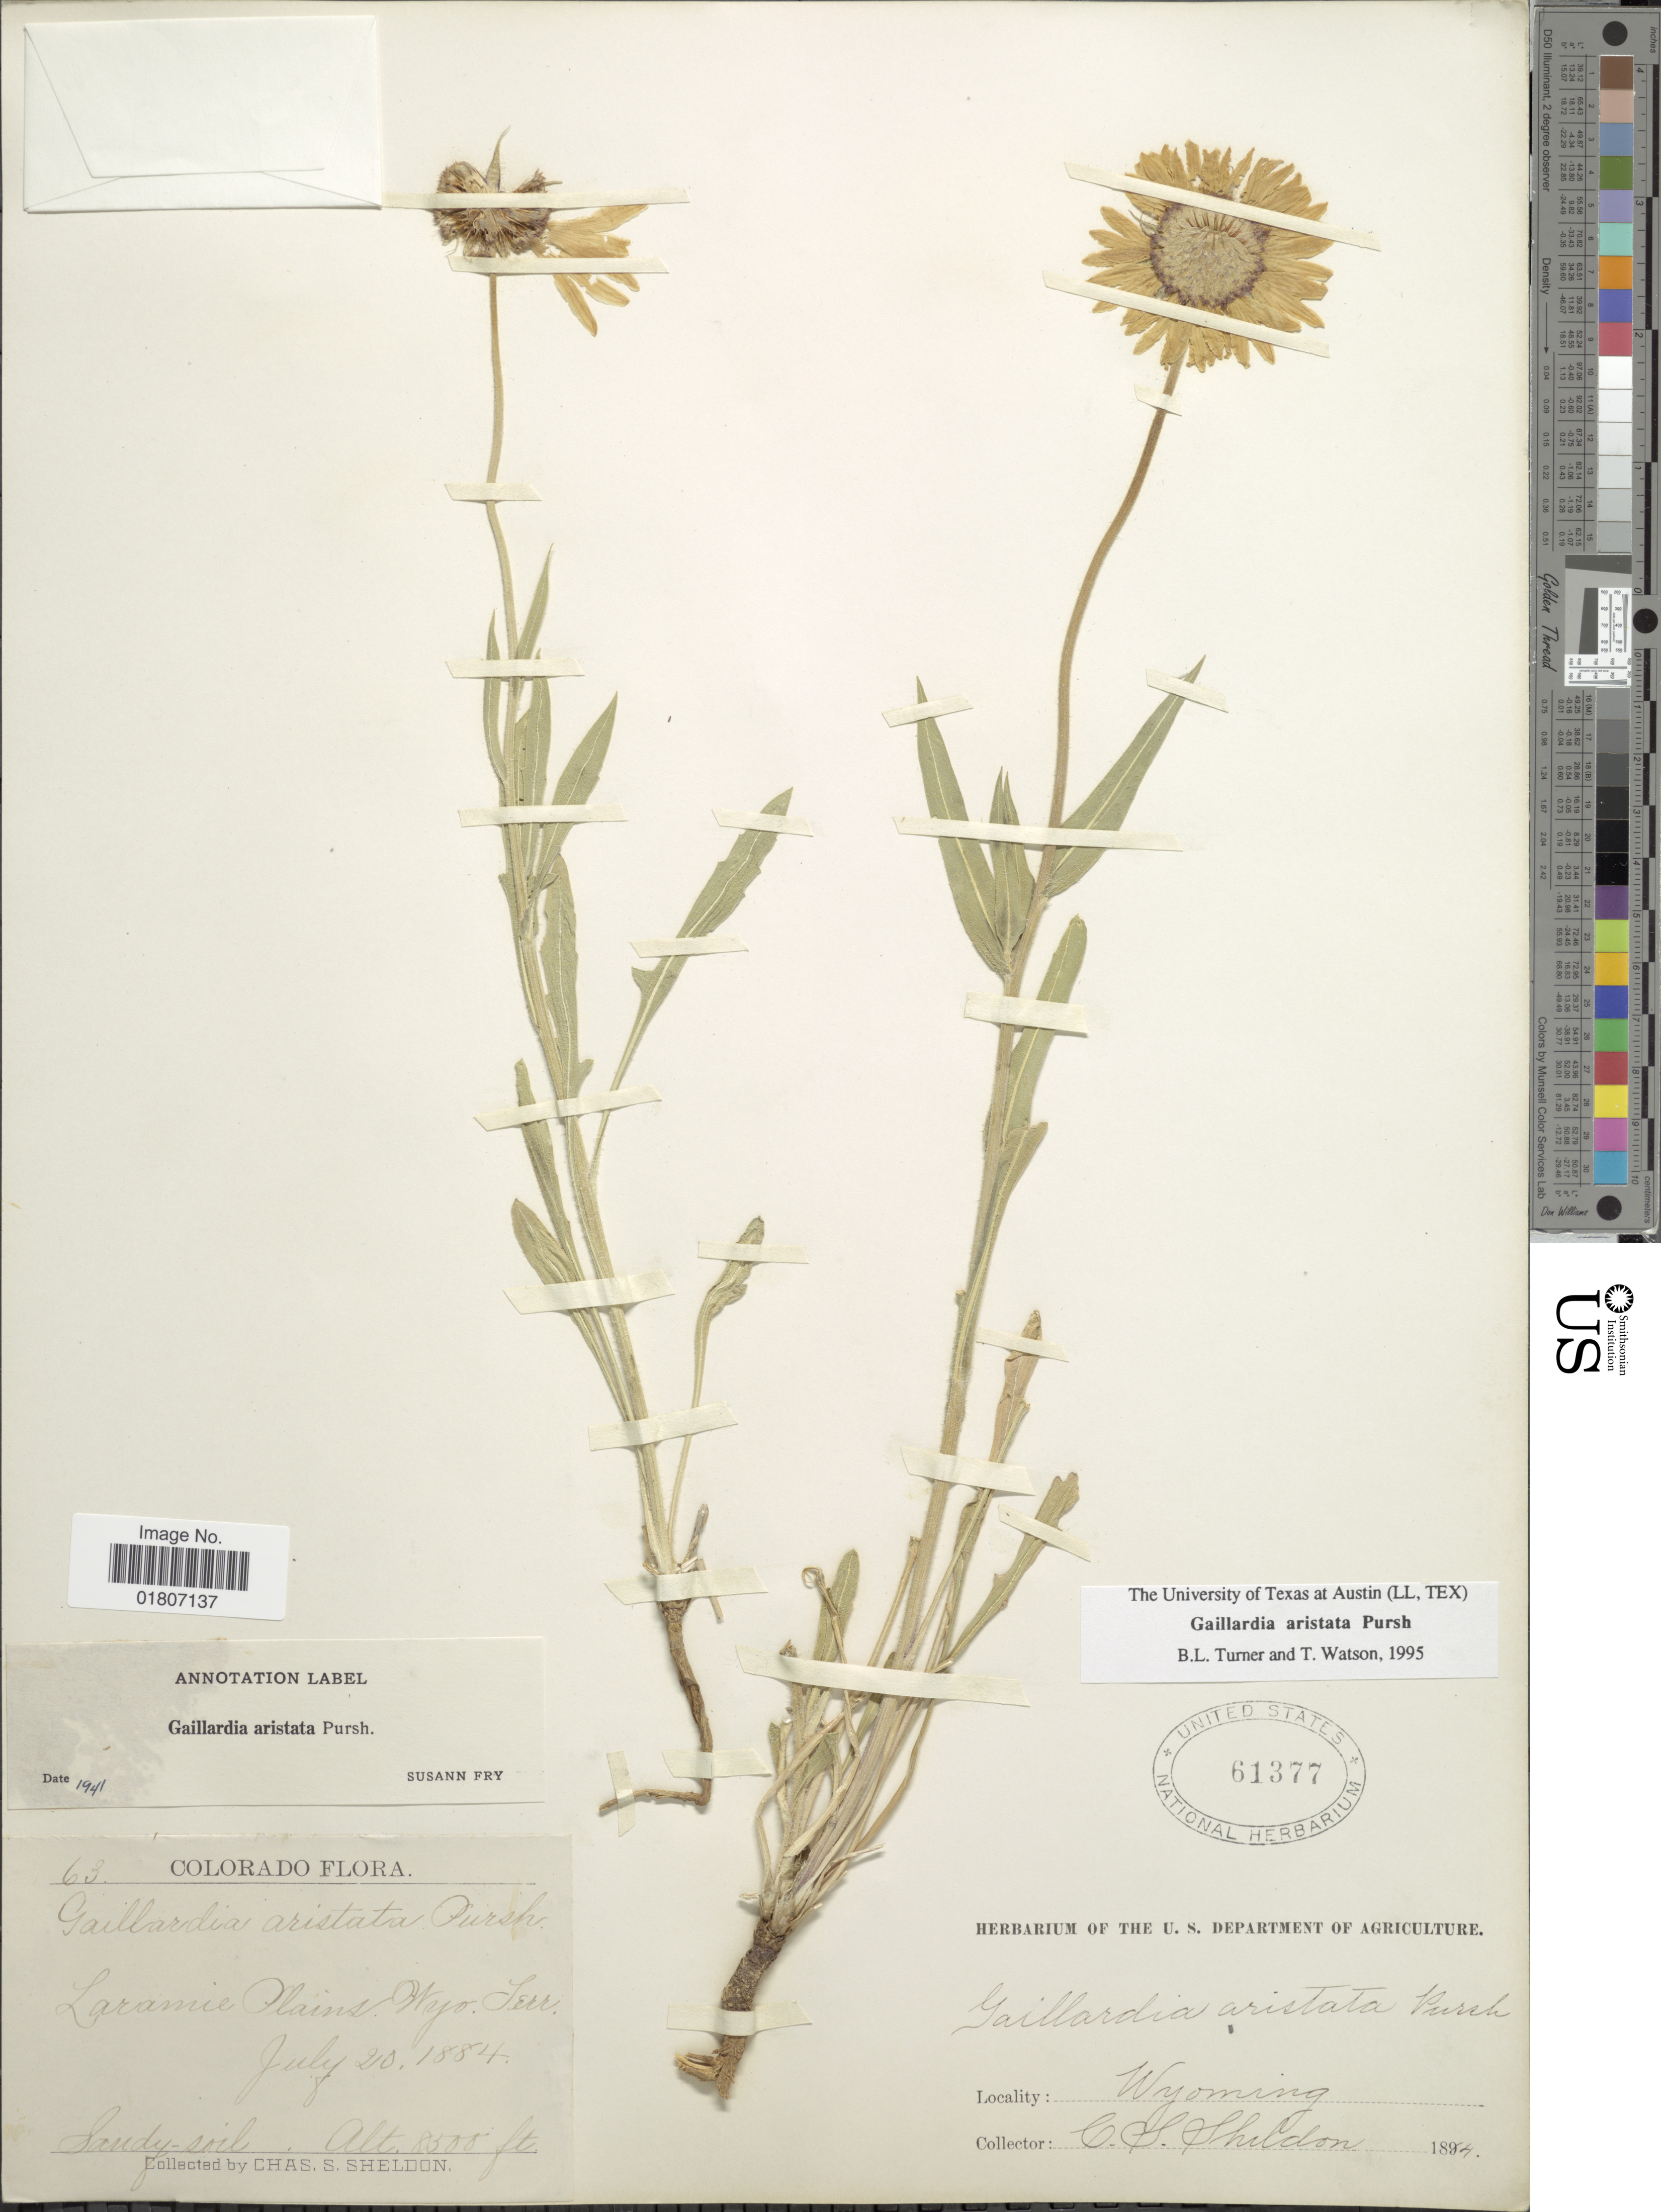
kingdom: Plantae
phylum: Tracheophyta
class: Magnoliopsida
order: Asterales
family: Asteraceae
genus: Gaillardia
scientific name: Gaillardia aristata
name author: Pursh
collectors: C. S. Sheldon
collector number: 63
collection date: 1884-07-20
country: United States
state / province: Colorado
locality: Laramie Plains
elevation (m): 2591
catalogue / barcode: US 61377